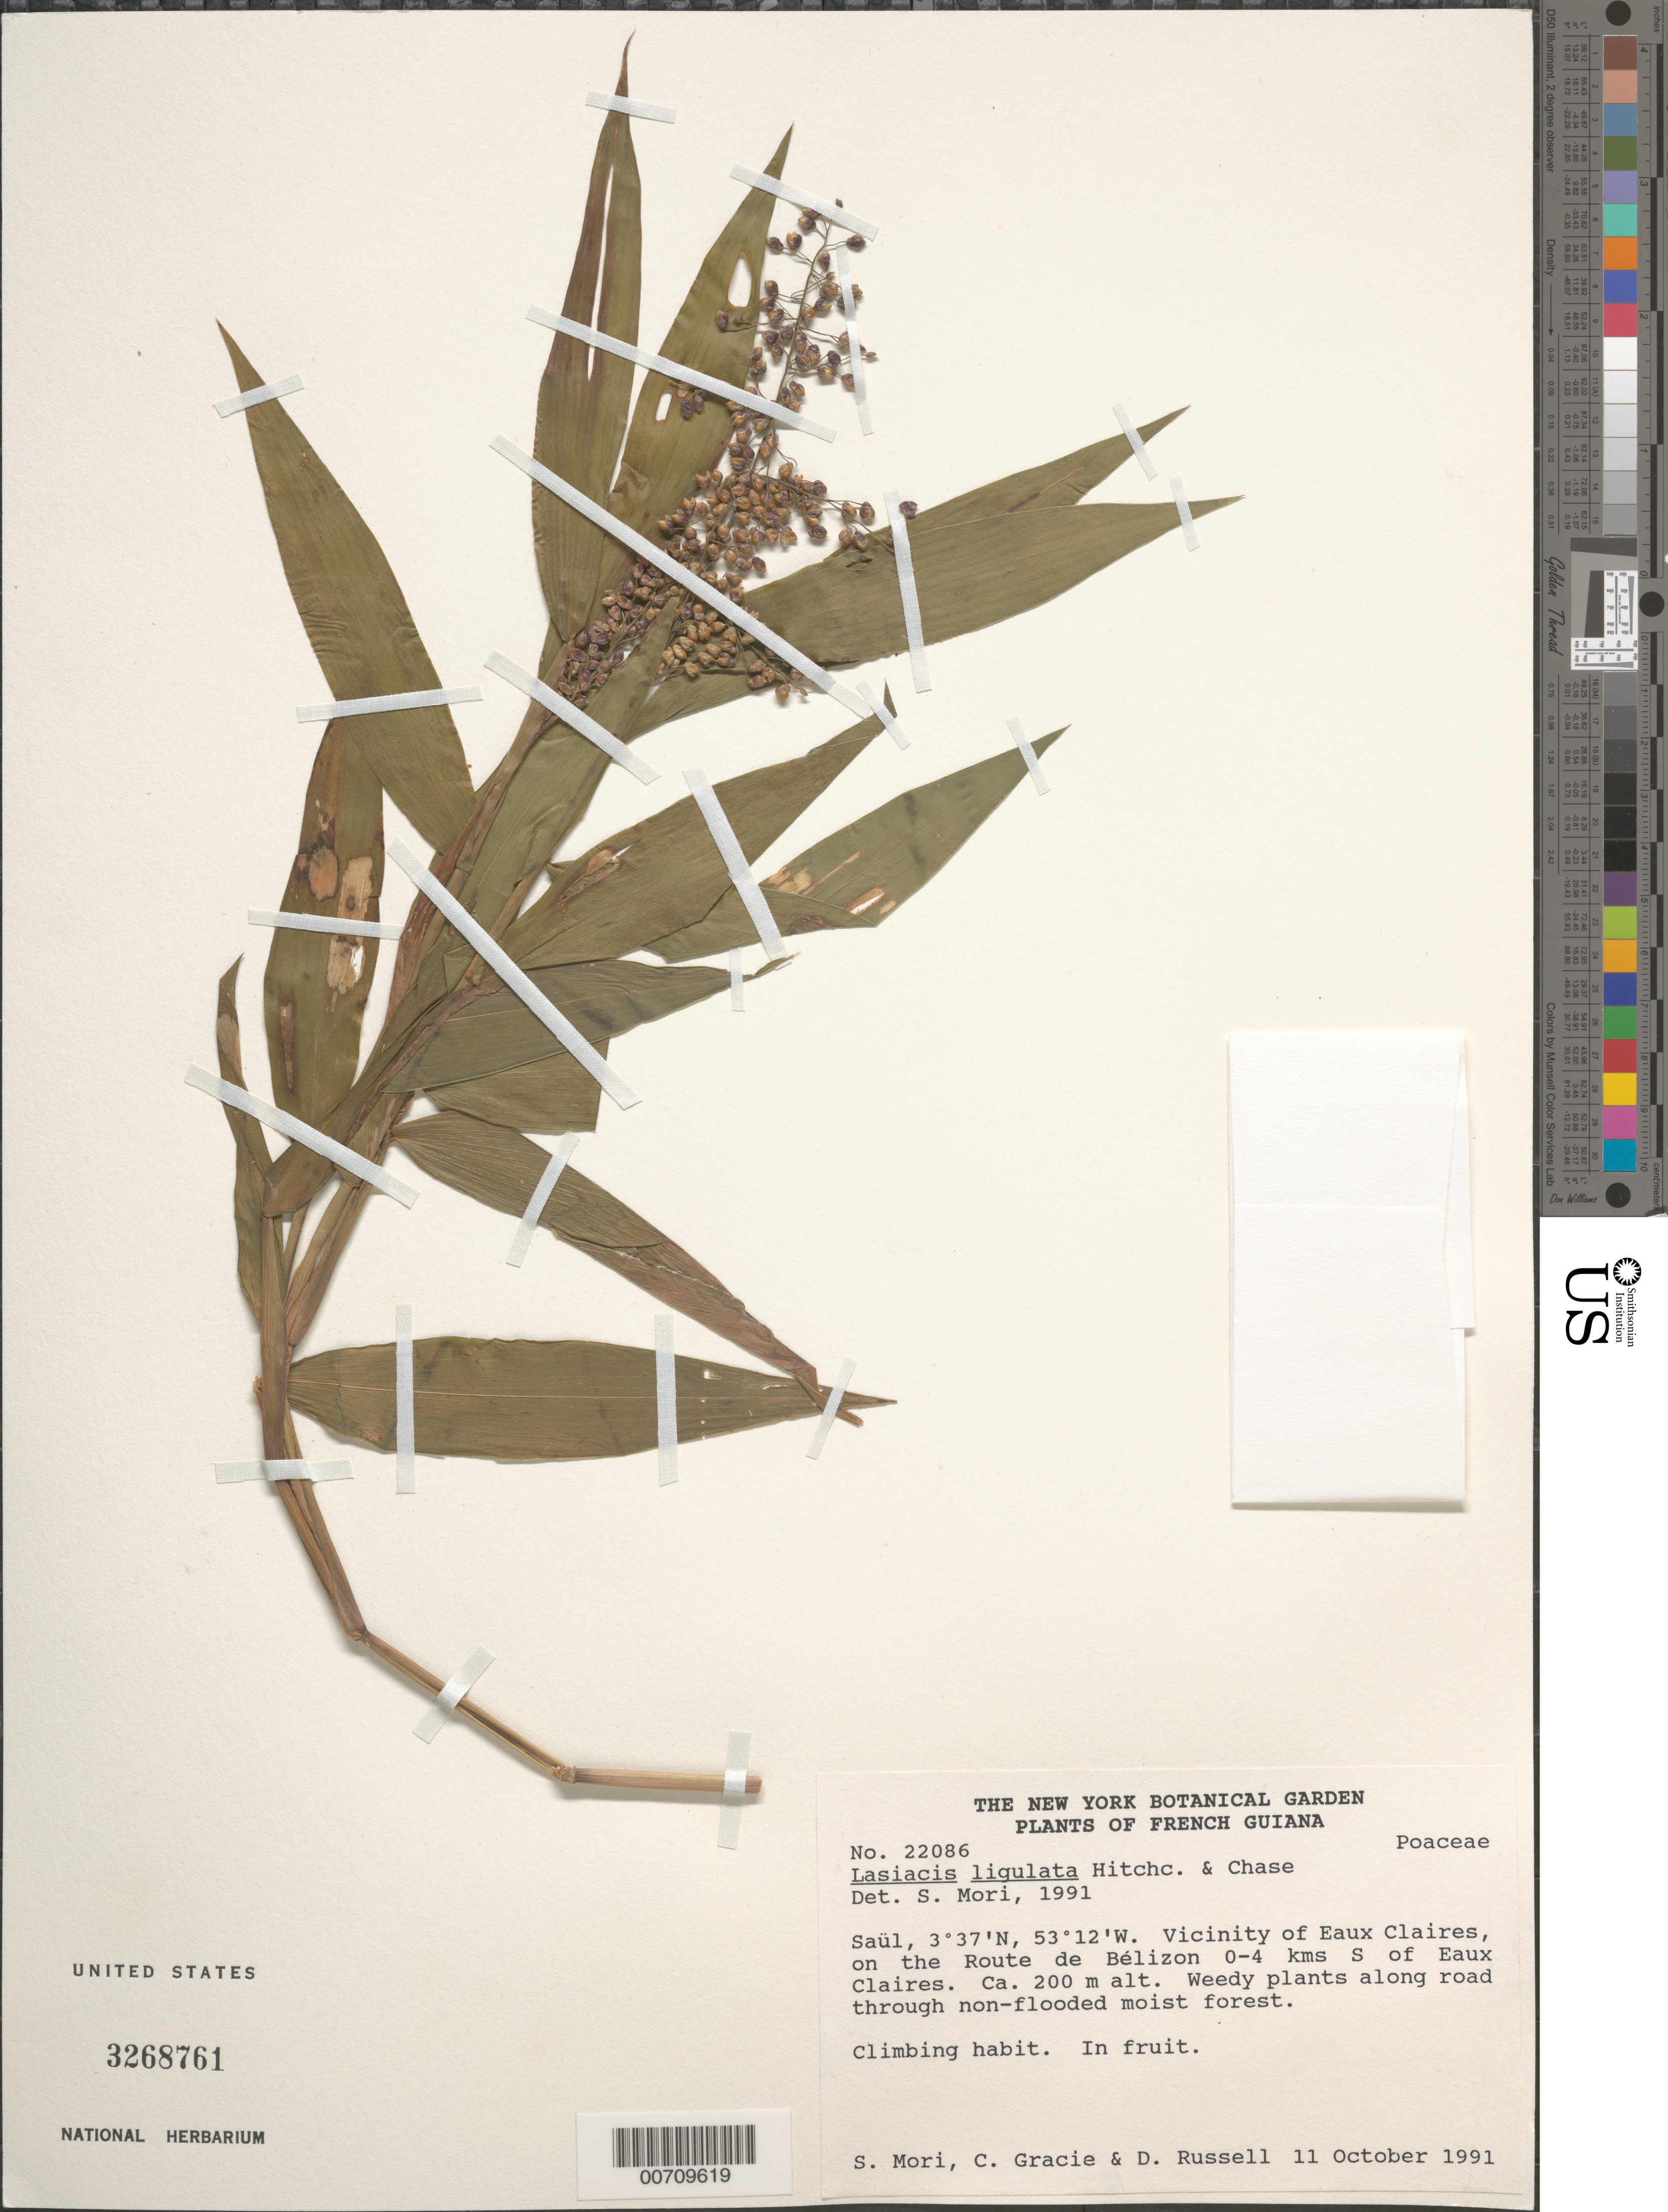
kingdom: Plantae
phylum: Tracheophyta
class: Liliopsida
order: Poales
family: Poaceae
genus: Lasiacis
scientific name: Lasiacis ligulata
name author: Hitchc. & Chase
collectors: S. Mori, C. A. Gracie, J. Lazzaroni, B. Rishel, D. Russell & F. Wright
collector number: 22086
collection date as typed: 11-Oct-91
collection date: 1991-10-11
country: French Guiana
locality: Saül, vicinity of Eaux Claires, on Route de Belizon 0-4 kms south of Eaux Claires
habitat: Non-flooded moist forest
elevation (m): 200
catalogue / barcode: US 3268761